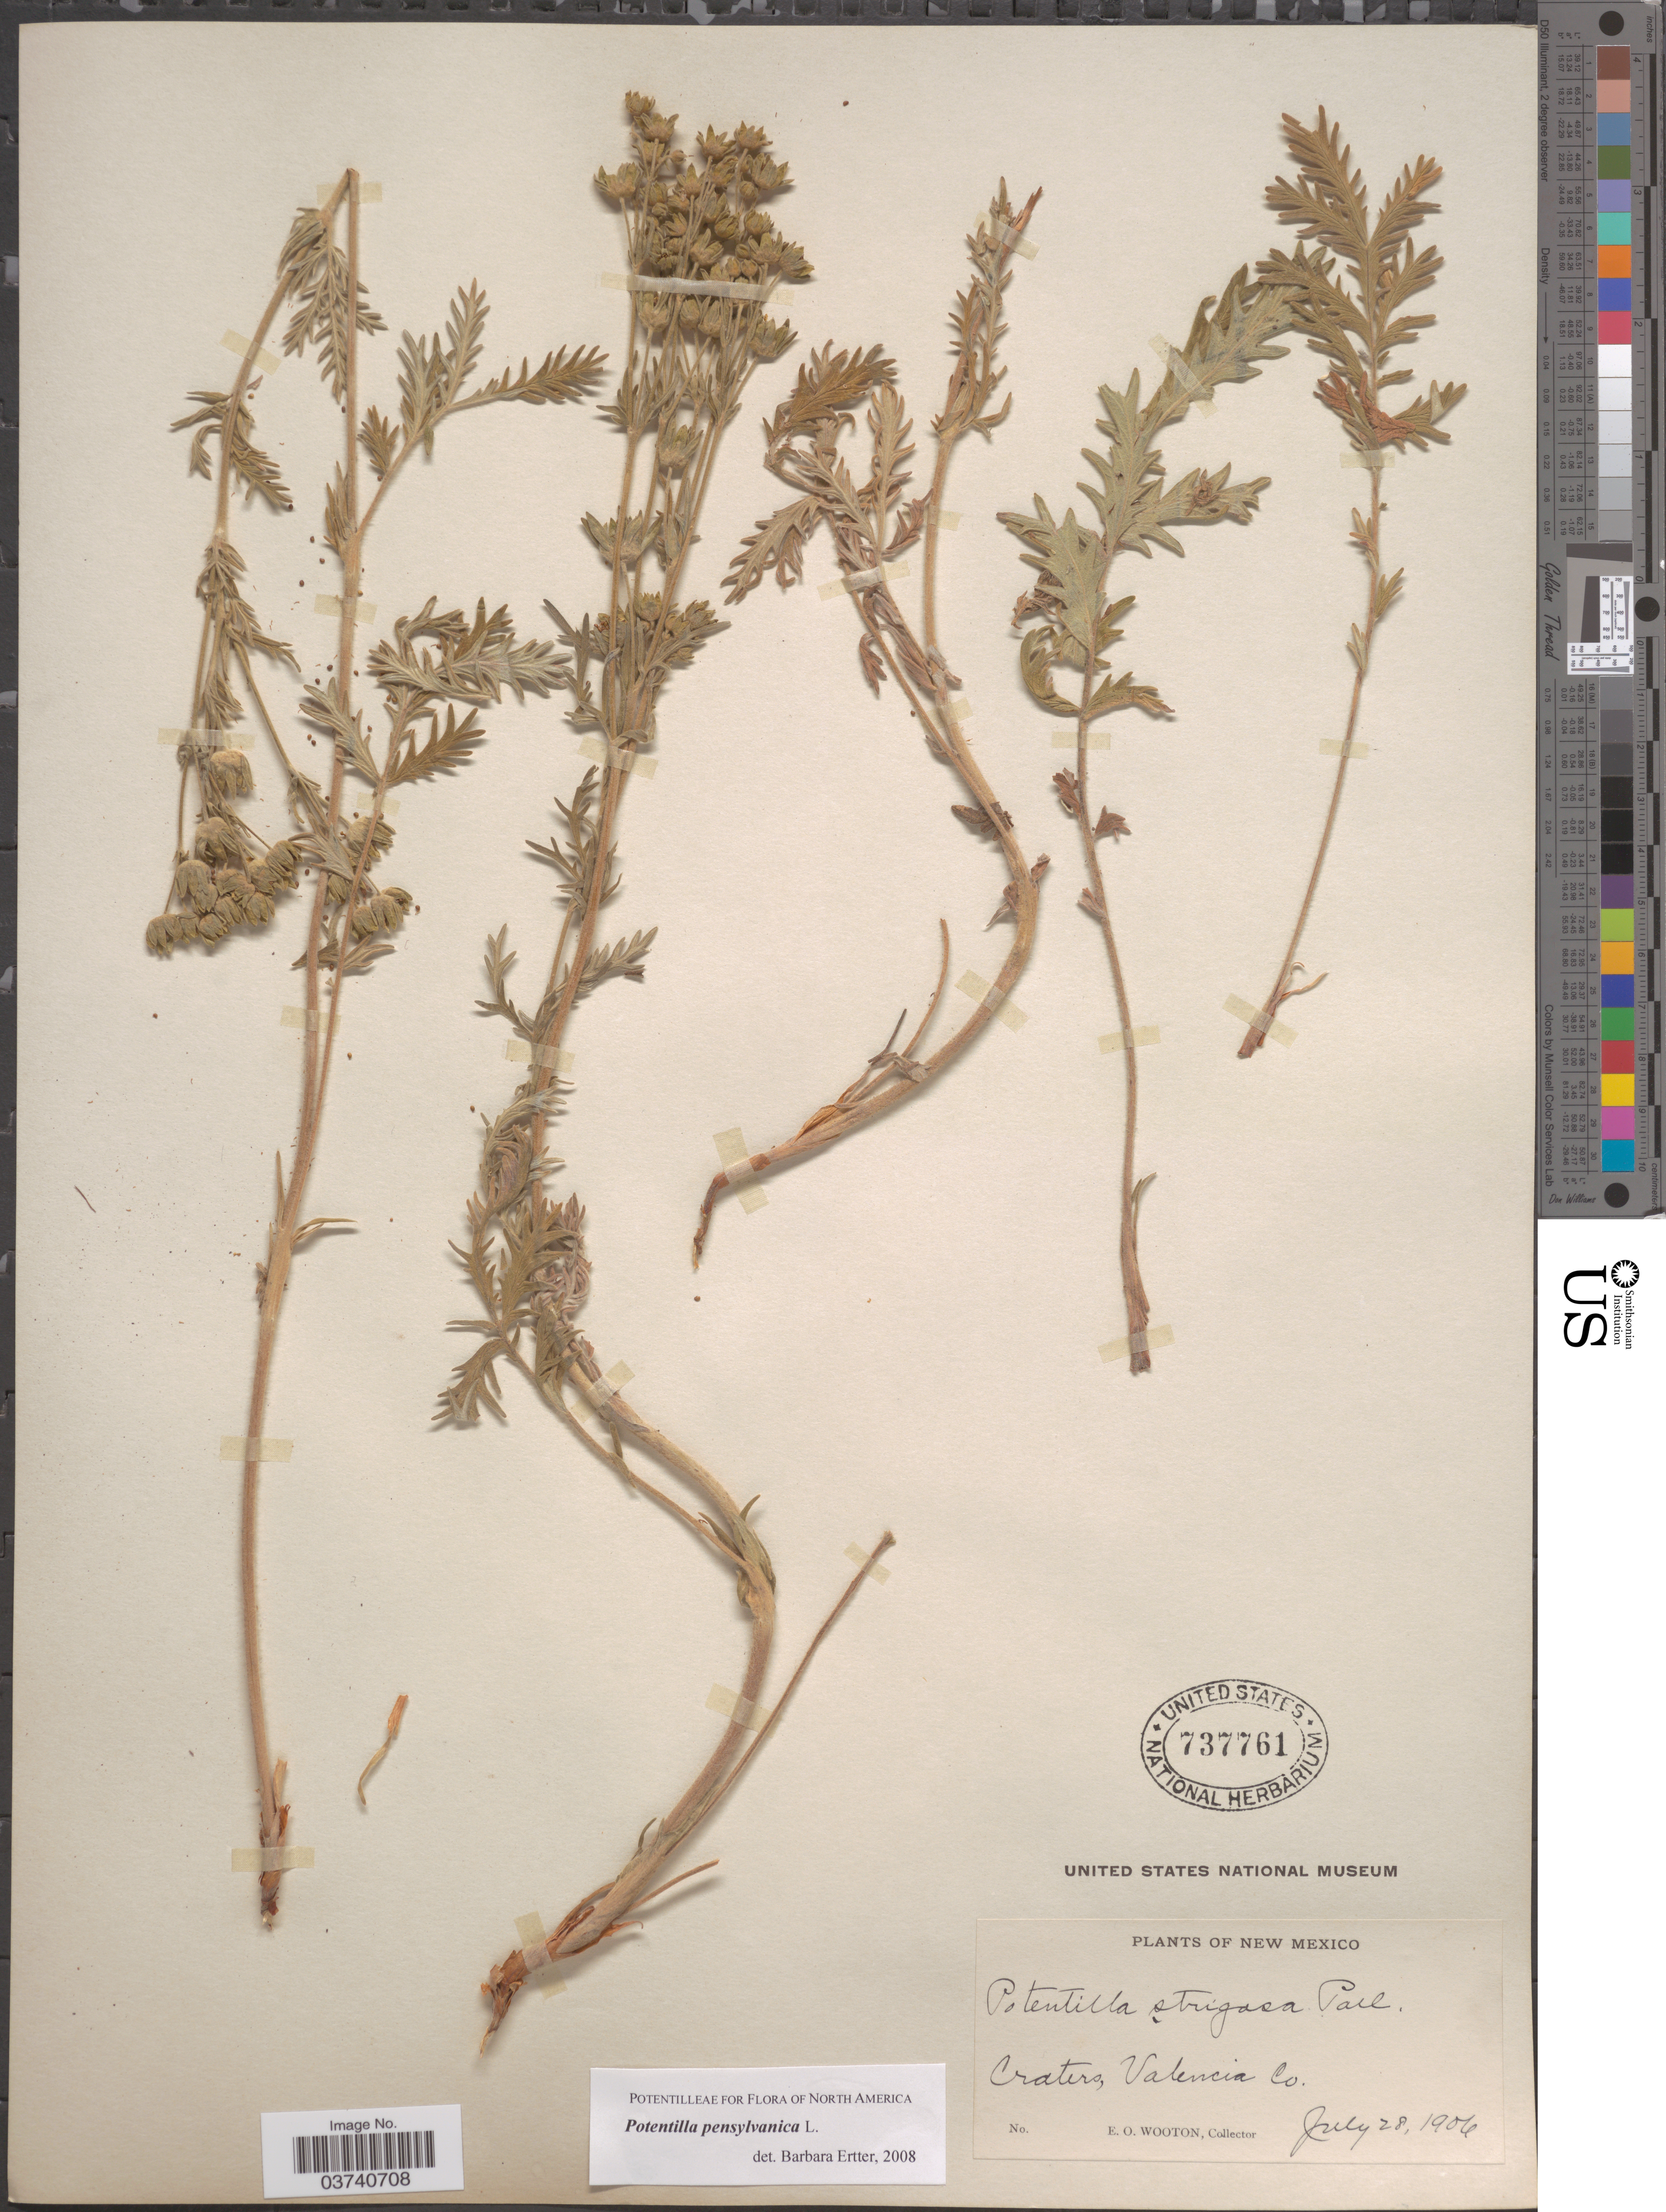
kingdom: Plantae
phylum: Tracheophyta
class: Magnoliopsida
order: Rosales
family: Rosaceae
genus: Potentilla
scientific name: Potentilla pensylvanica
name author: L.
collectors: E. O. Wooton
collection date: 1906-07-28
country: United States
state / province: New Mexico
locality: Craters, Valencia Co.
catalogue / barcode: US 737761